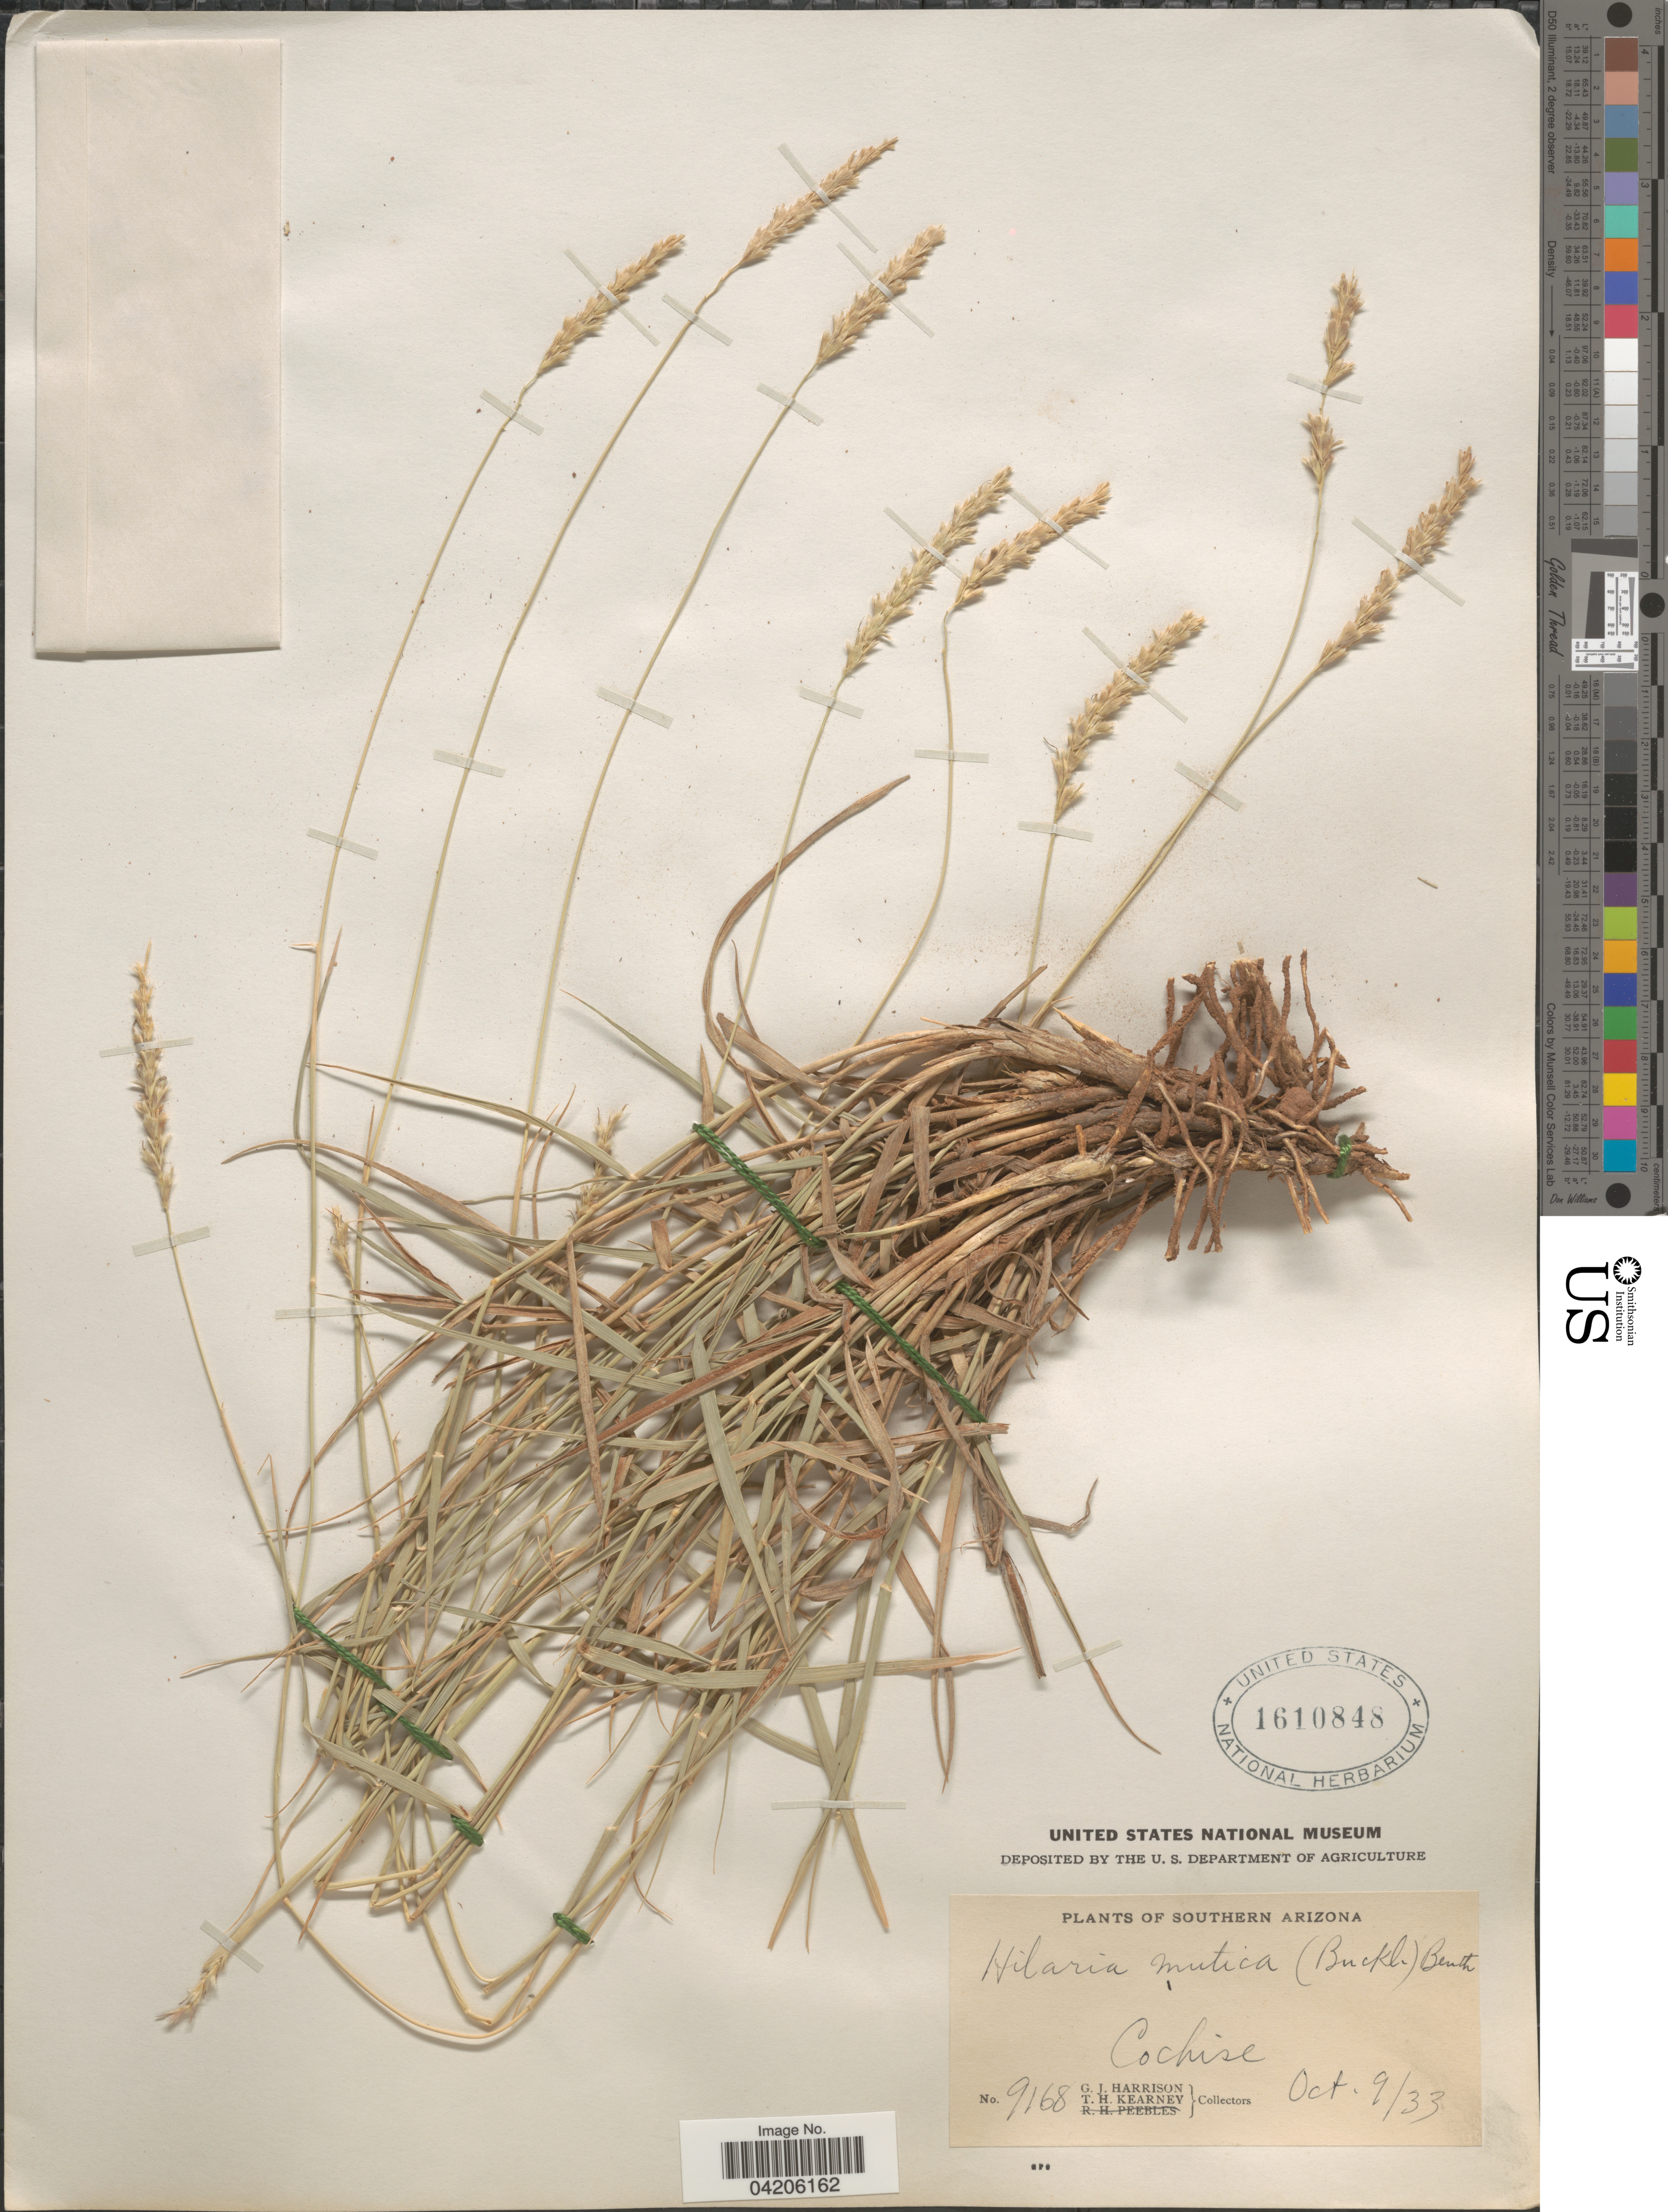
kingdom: Plantae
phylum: Tracheophyta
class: Liliopsida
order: Poales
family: Poaceae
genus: Hilaria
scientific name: Hilaria mutica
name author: (Buckley) Benth.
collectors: G. J. Harrison & T. H. Kearney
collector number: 9168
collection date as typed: Transcribed d/m/y: 9/10/33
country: United States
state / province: Arizona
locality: Southern Arizona. Cochise.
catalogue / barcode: US 1610848